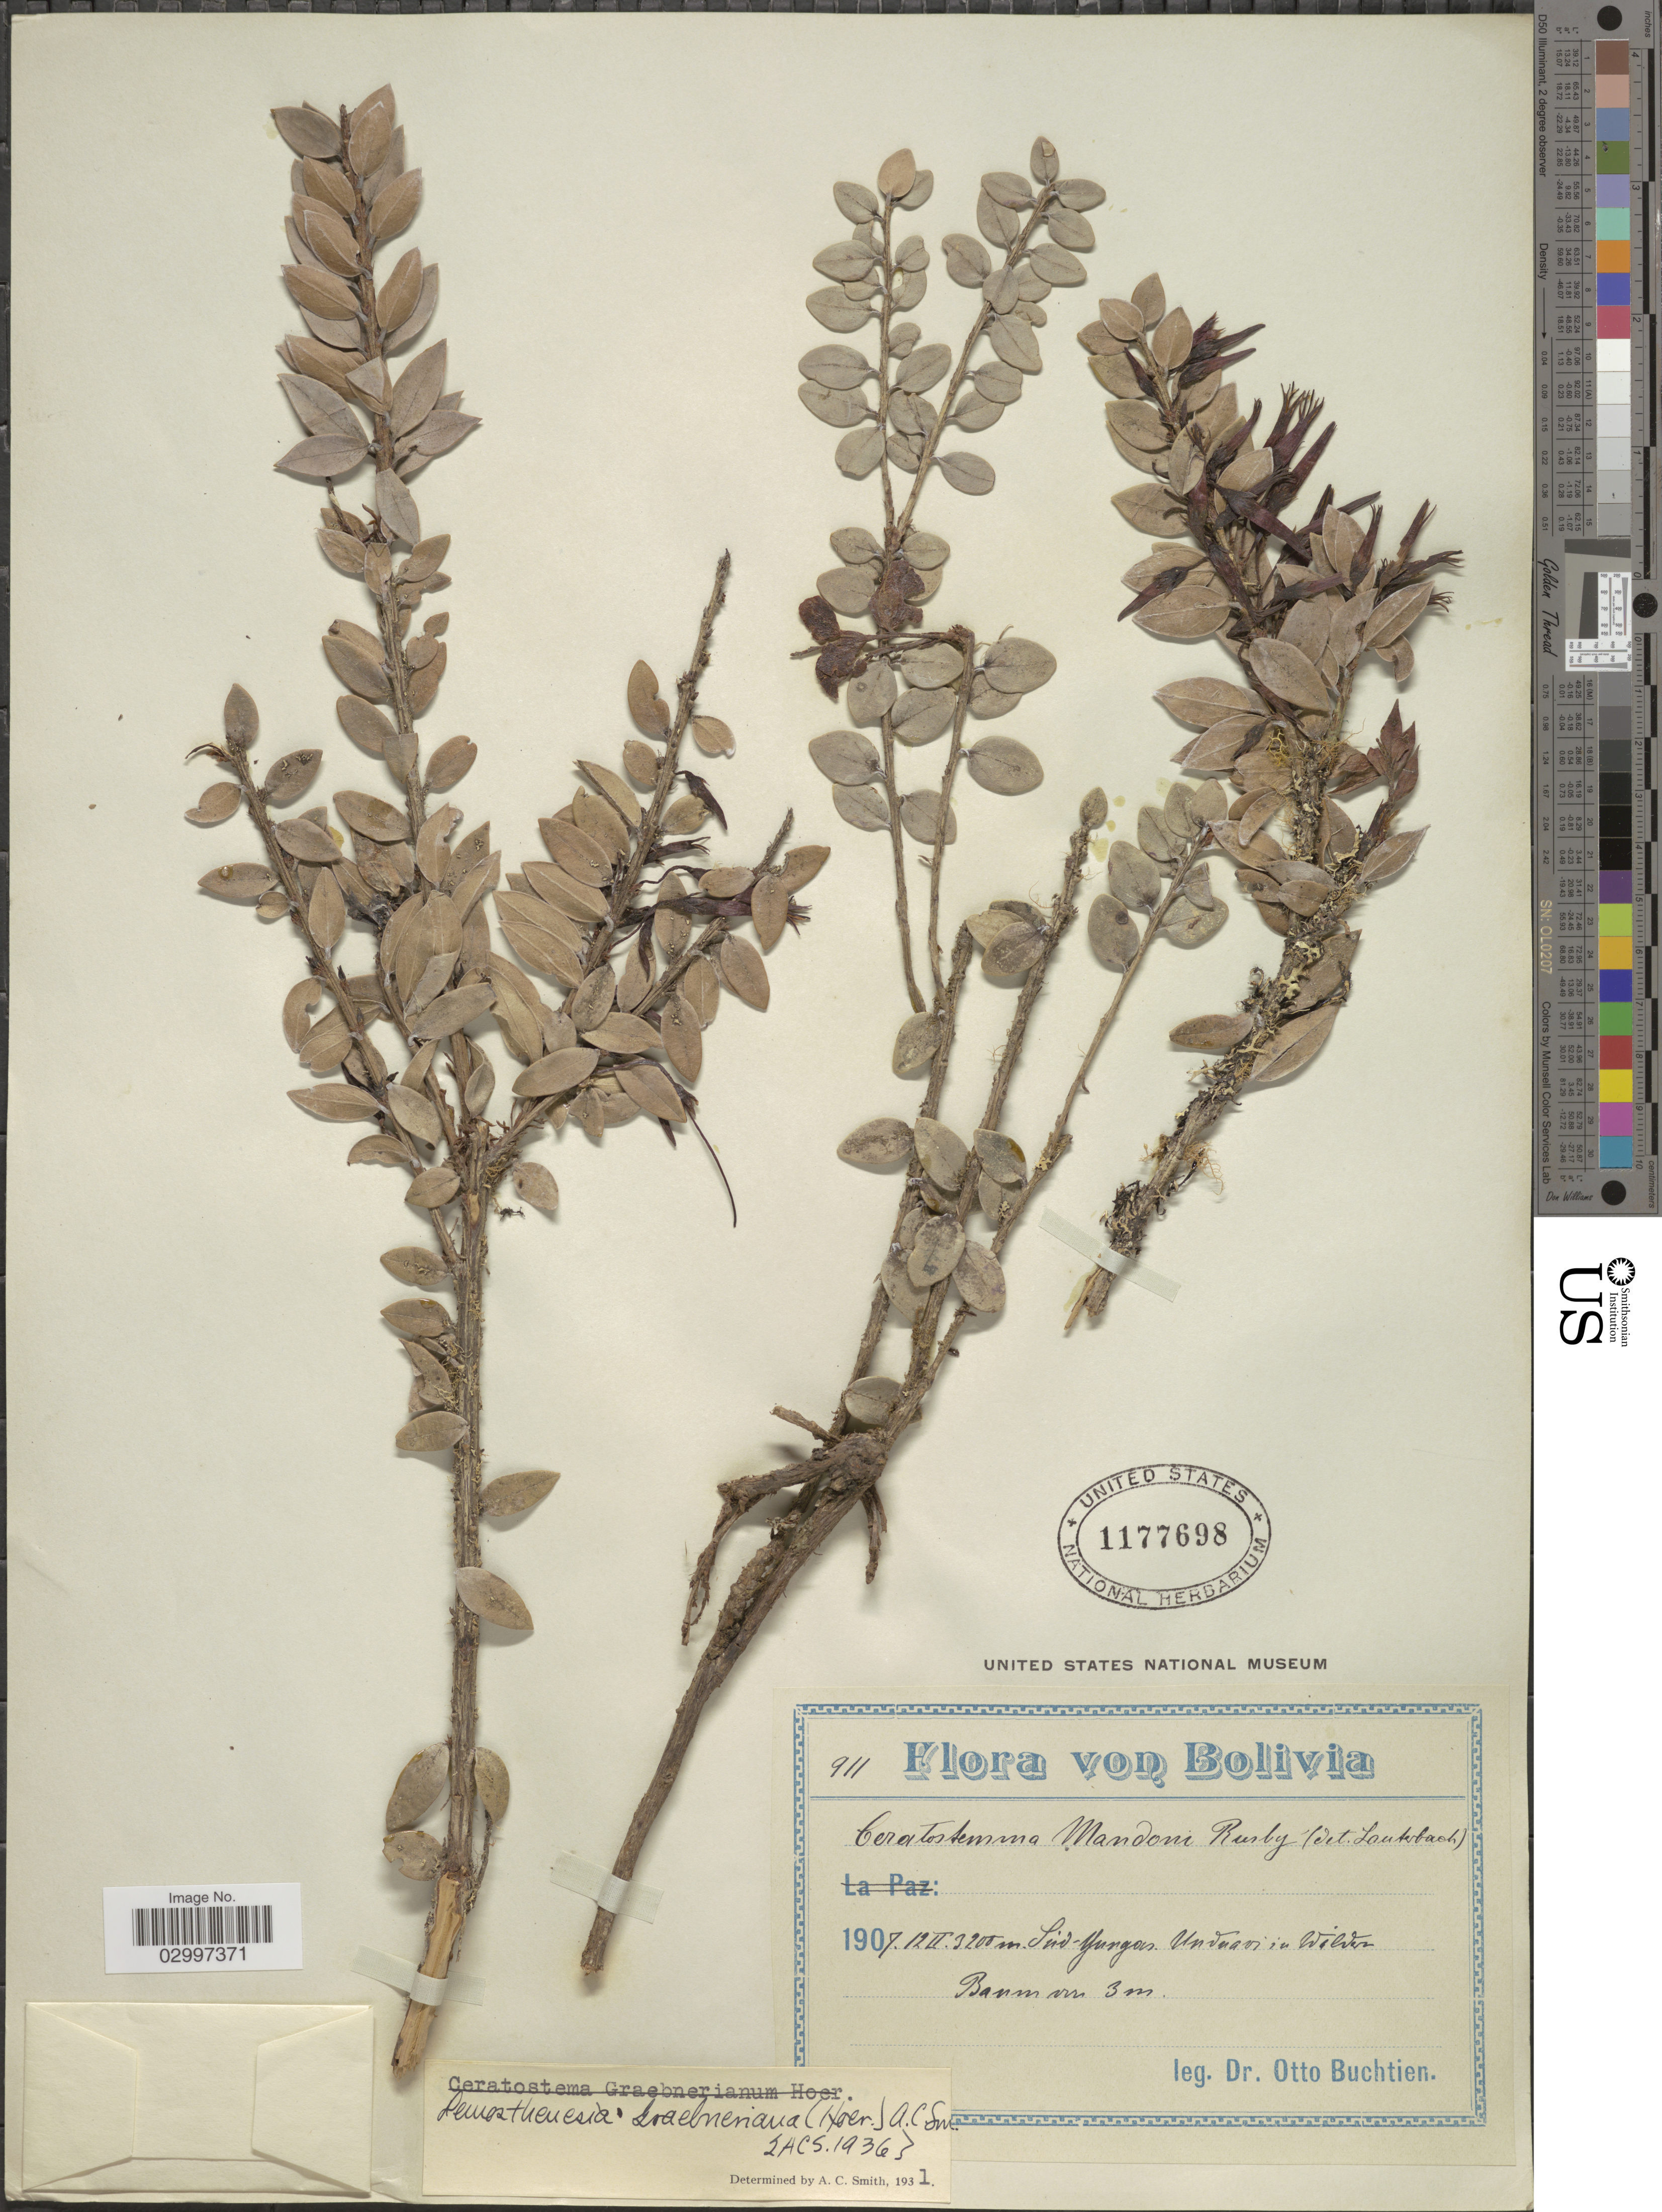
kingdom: Plantae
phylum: Tracheophyta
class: Magnoliopsida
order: Ericales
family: Ericaceae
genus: Demosthenesia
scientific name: Demosthenesia graebneriana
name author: (Hoerold) A.C. Sm.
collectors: O. Buchtien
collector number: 911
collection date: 1907-02-12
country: Bolivia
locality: Sud-Yungas.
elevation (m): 3200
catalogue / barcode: US 1177698